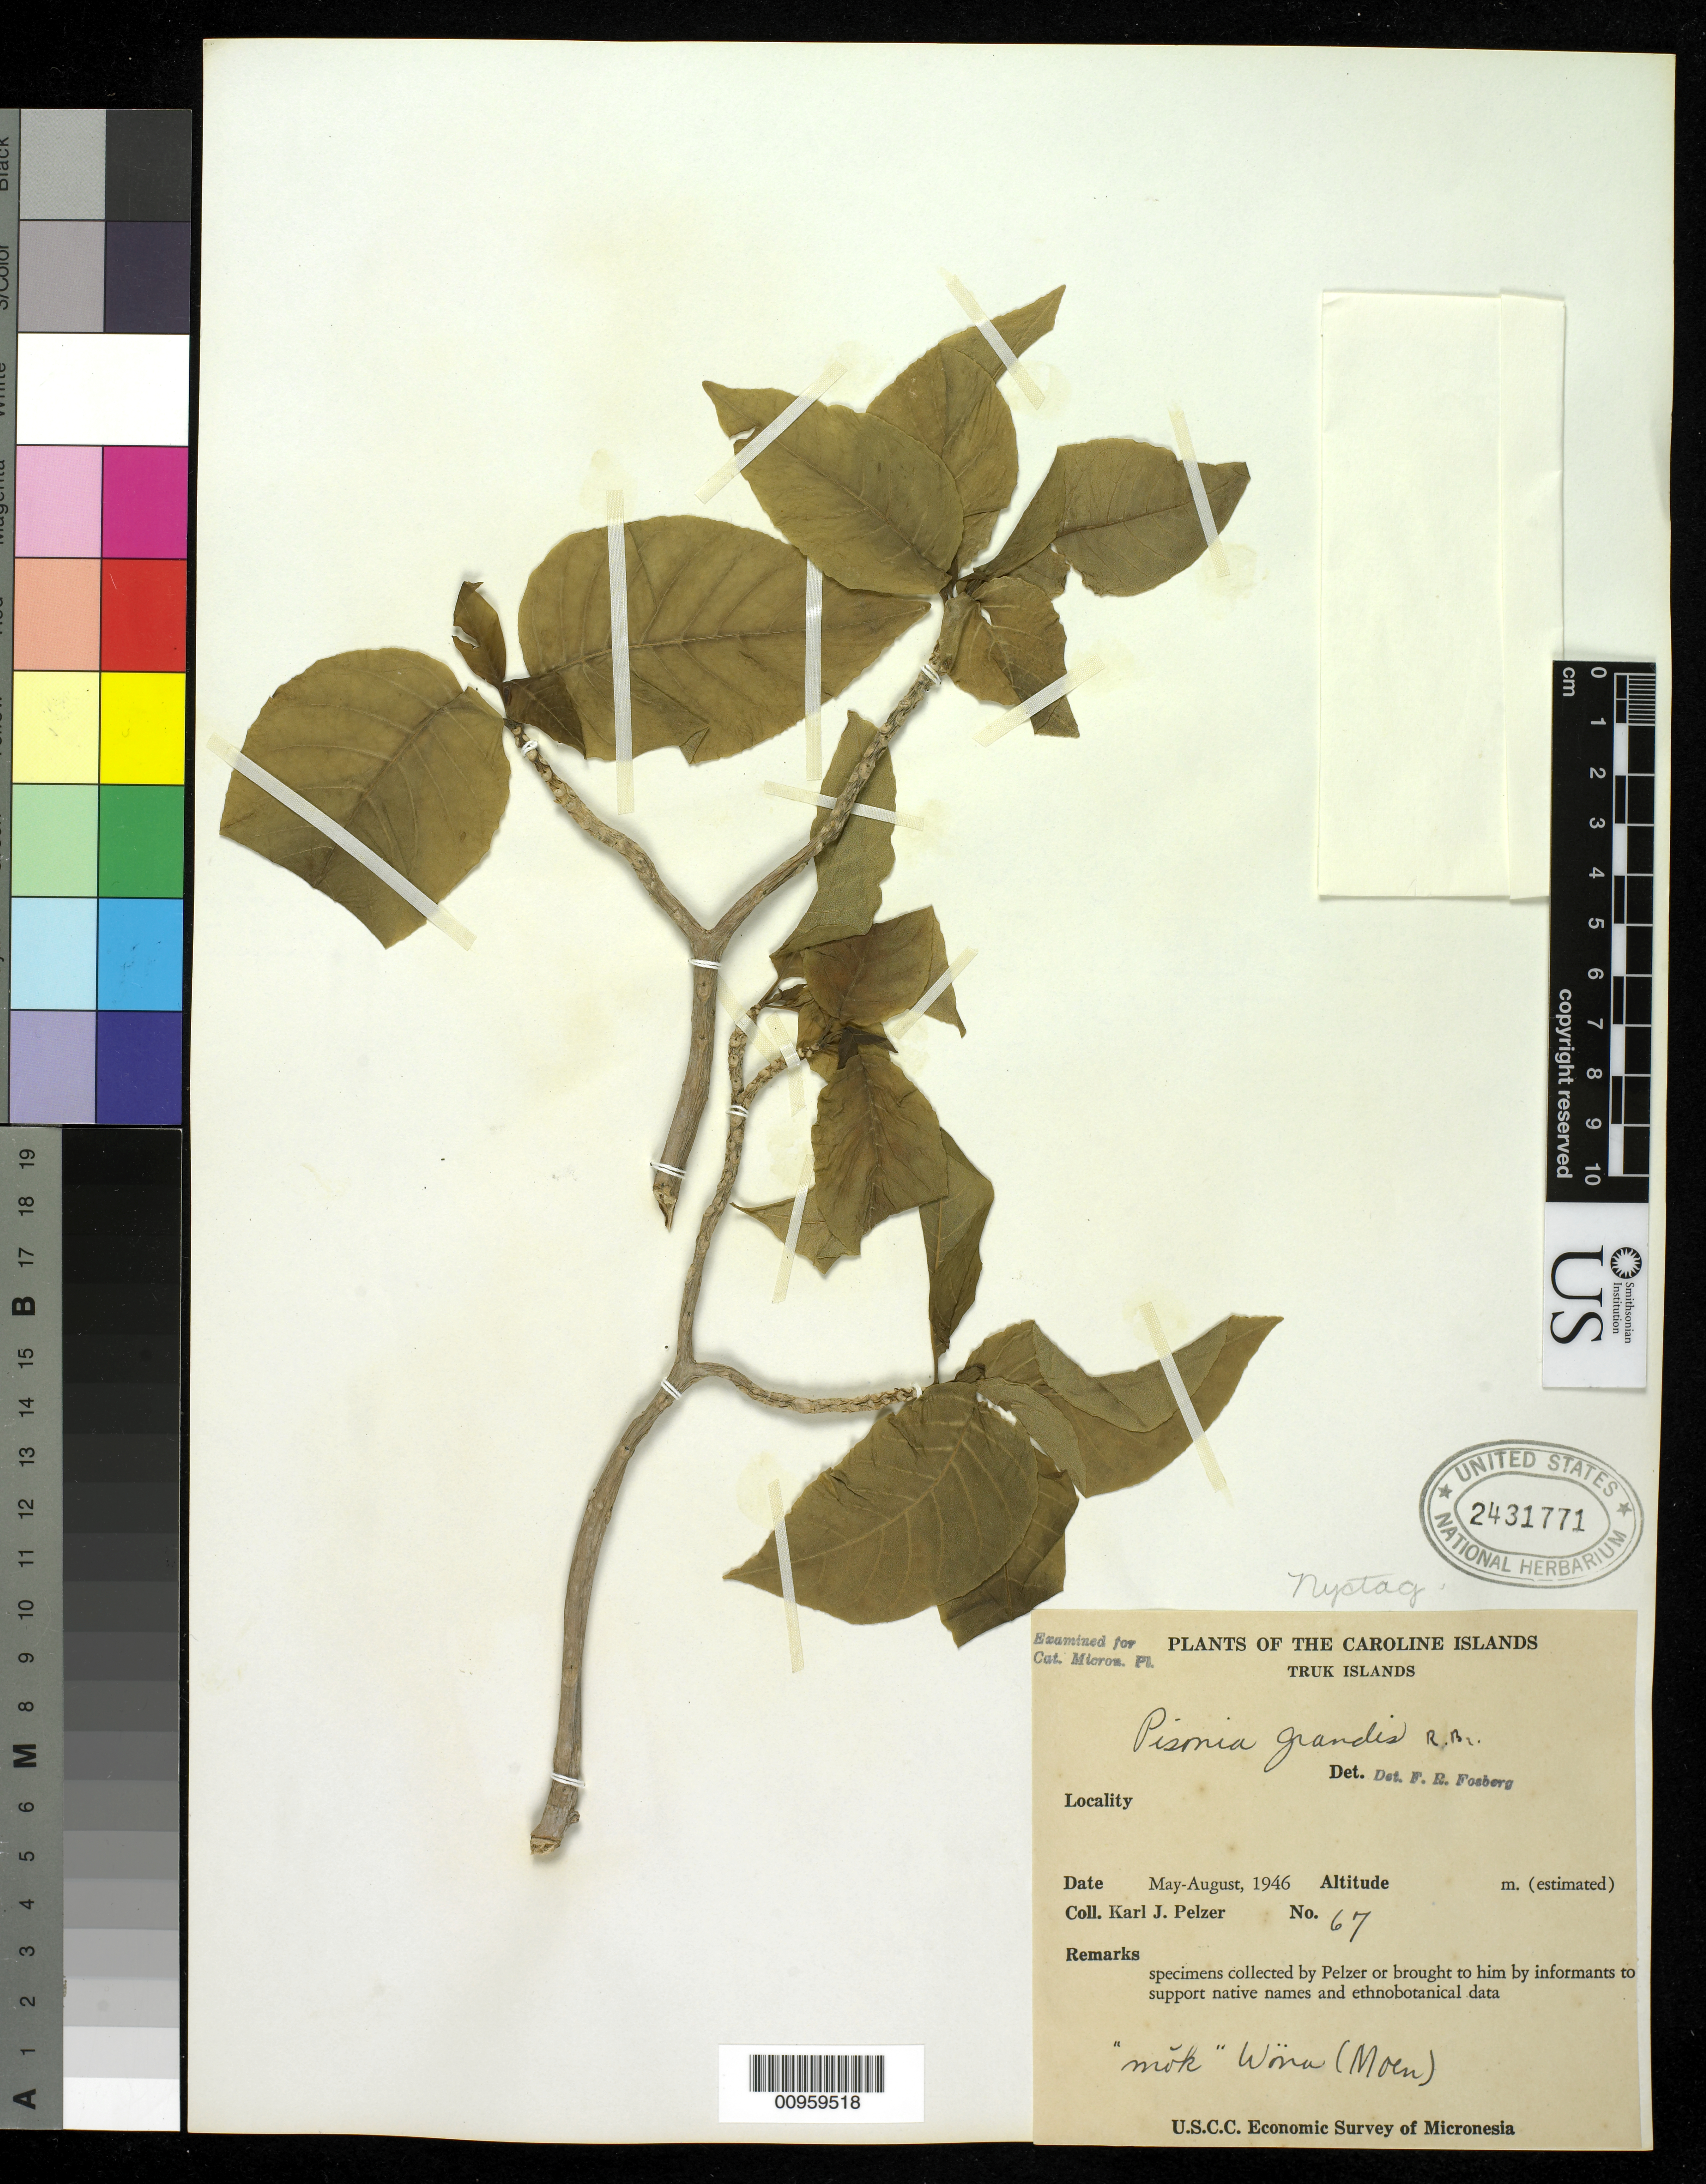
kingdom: Plantae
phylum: Tracheophyta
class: Magnoliopsida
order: Caryophyllales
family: Nyctaginaceae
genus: Pisonia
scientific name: Pisonia grandis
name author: R. Br.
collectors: K. J. Pelzer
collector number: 67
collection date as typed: May 1946 to Aug 1946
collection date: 1946-05/1946-08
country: Micronesia, Federated States of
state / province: Truk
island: Truk (Chuuk) Is.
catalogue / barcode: US 2431771